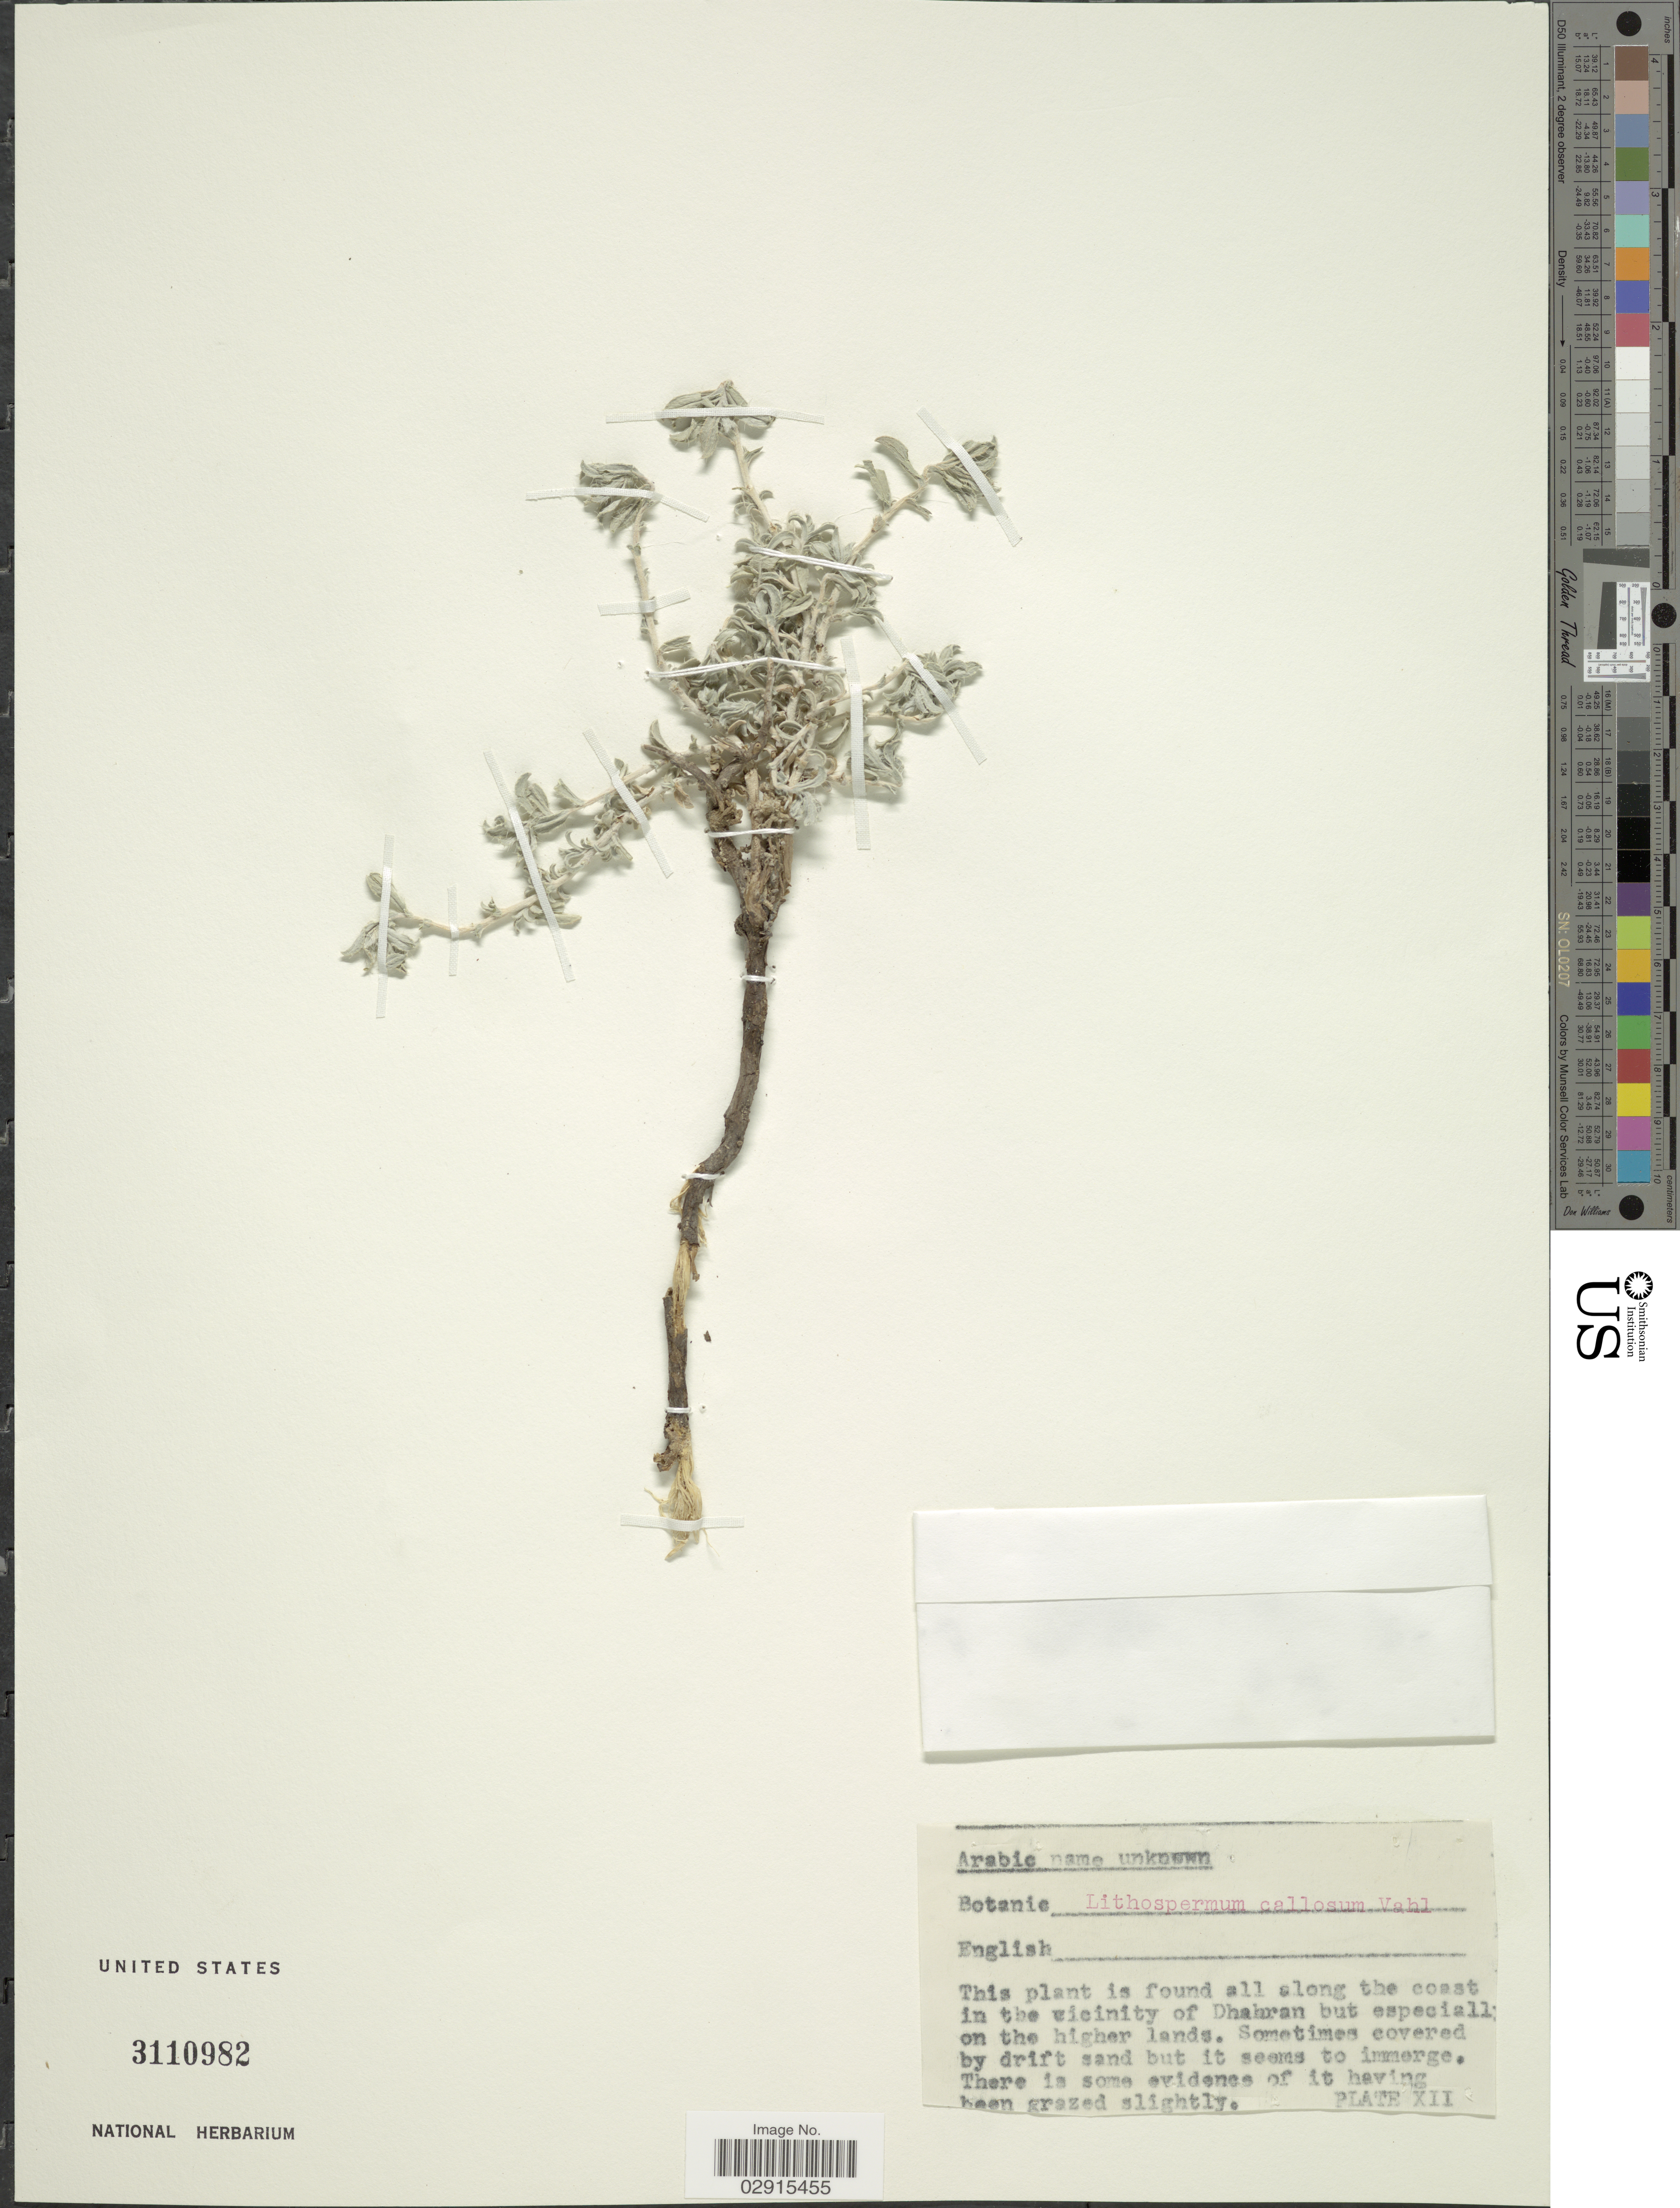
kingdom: Plantae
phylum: Tracheophyta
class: Magnoliopsida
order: Boraginales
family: Boraginaceae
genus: Lithospermum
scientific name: Lithospermum callosum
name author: Vahl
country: Saudi Arabia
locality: Along the coast in the vicinity of Dhahran but especially on the higher lands.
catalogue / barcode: US 3110982